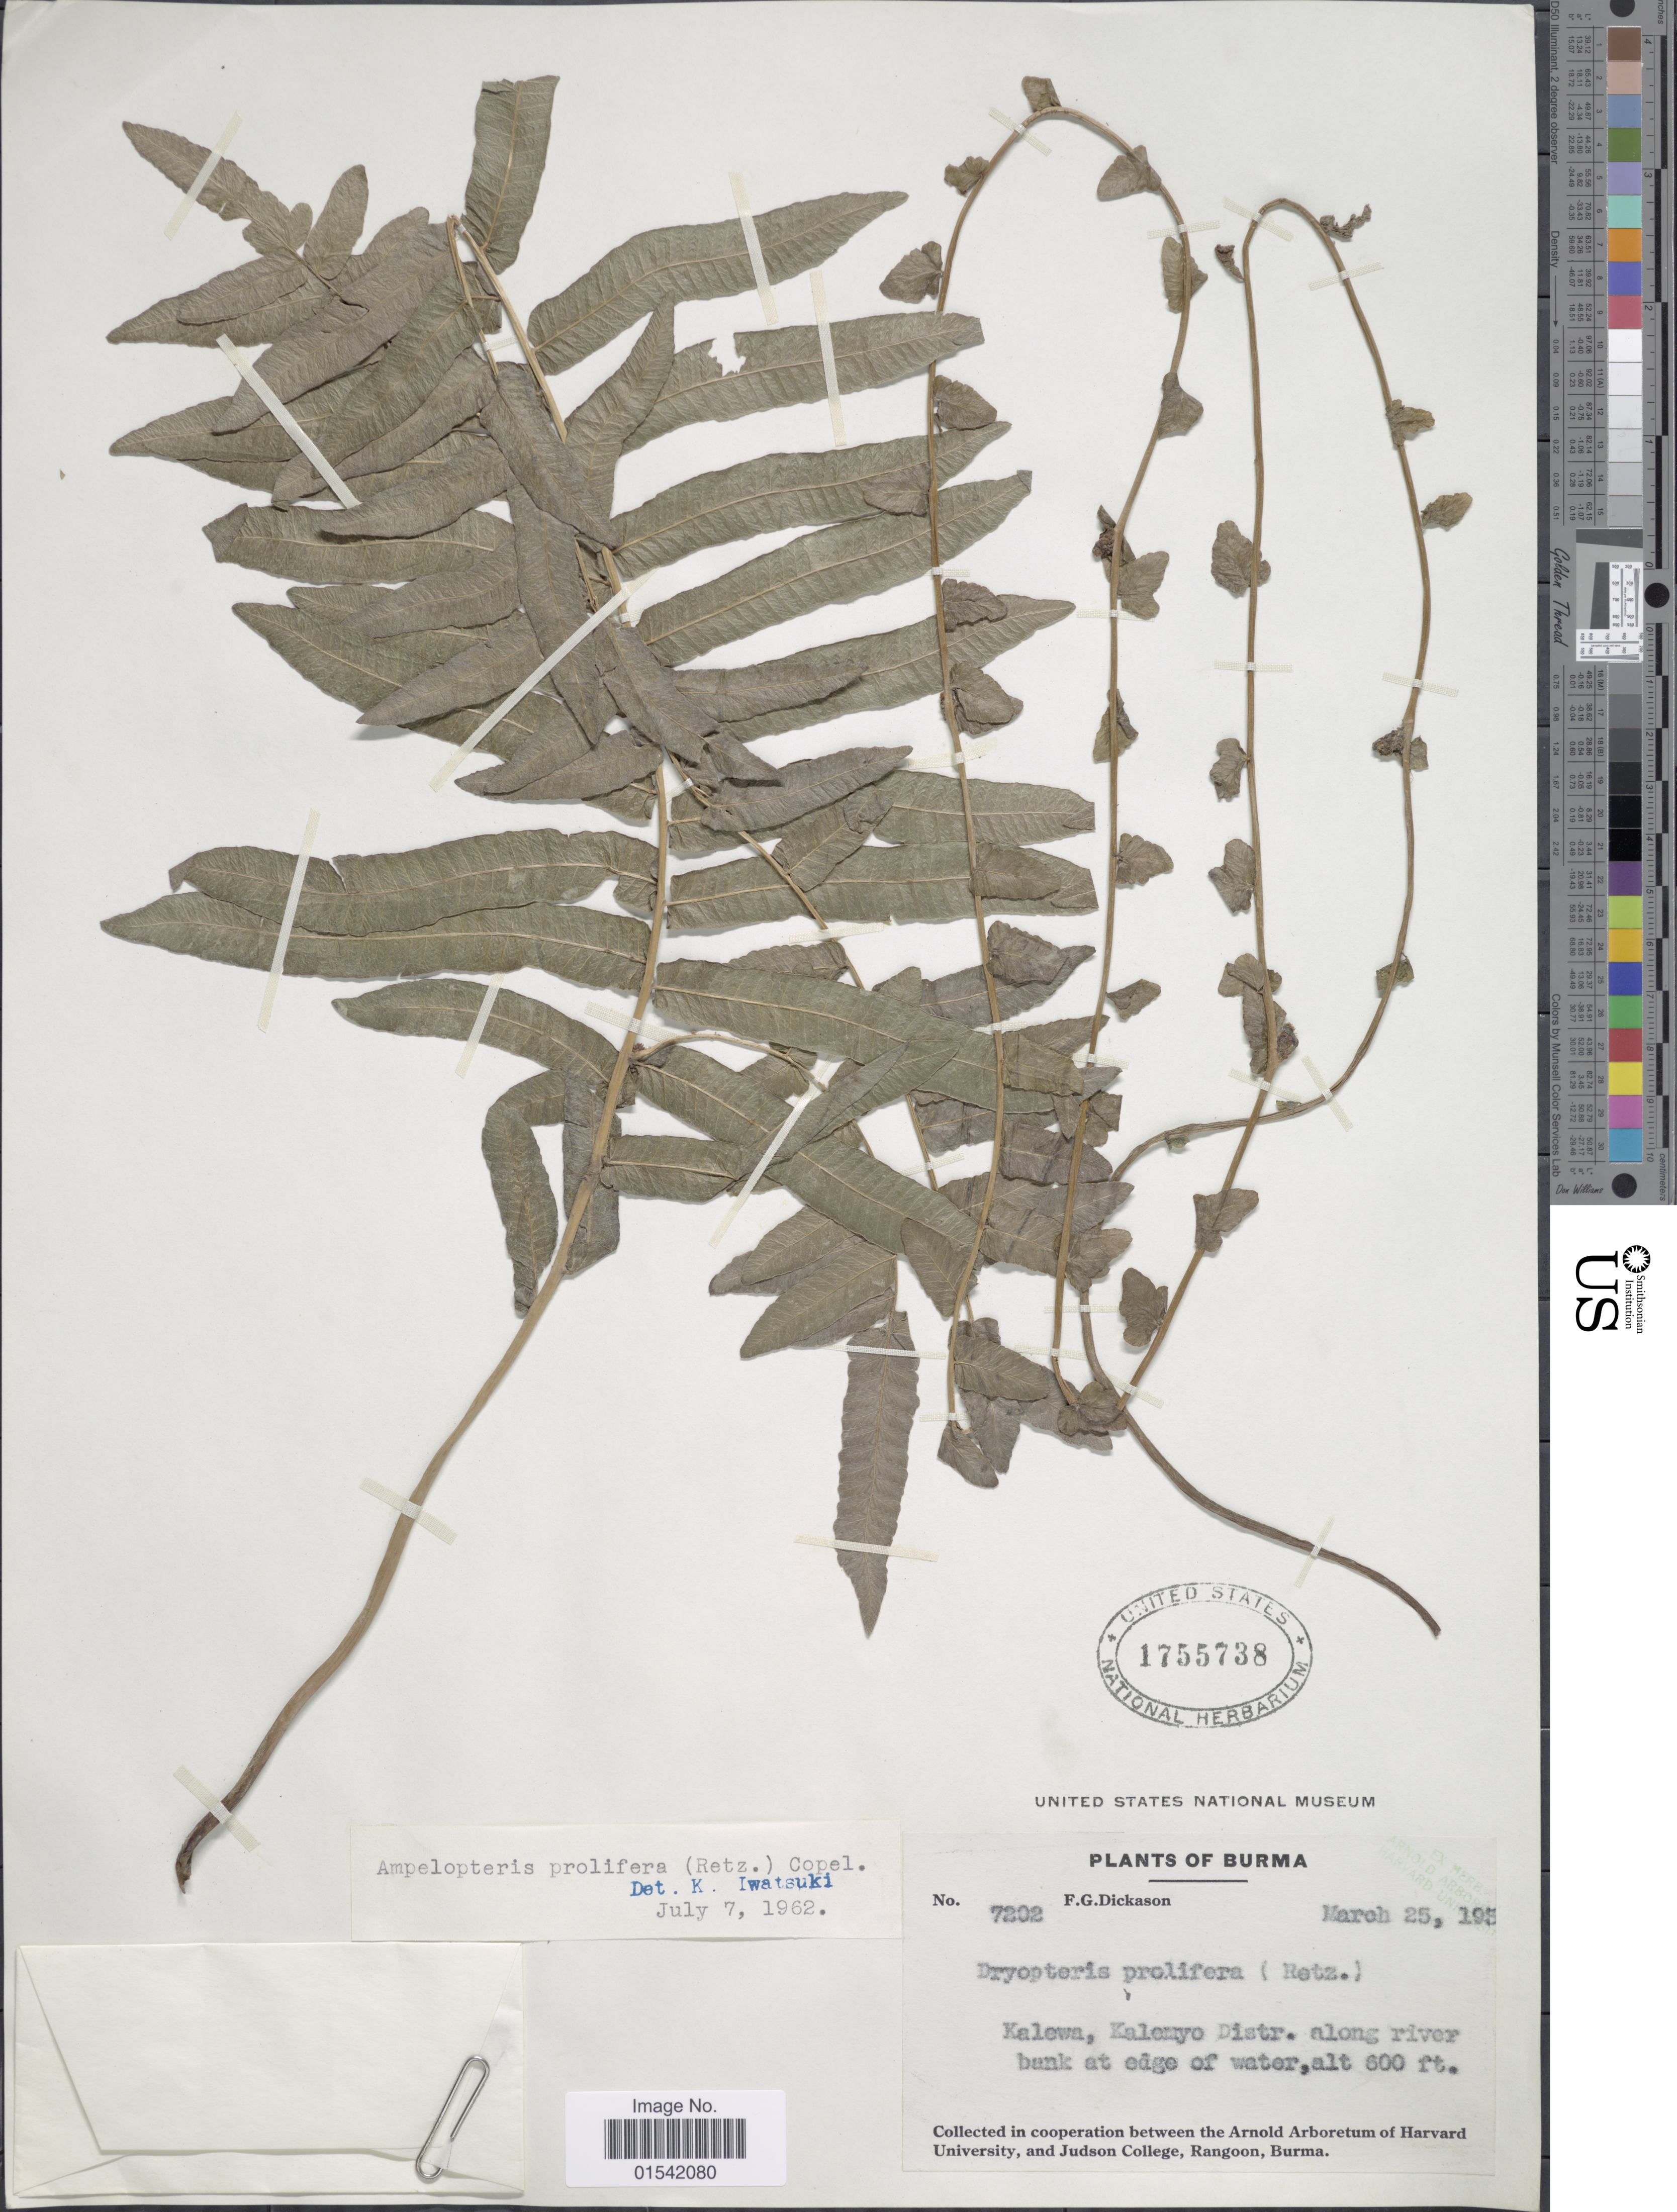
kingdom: Plantae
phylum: Tracheophyta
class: Polypodiopsida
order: Polypodiales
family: Thelypteridaceae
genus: Ampelopteris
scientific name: Ampelopteris prolifera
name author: (Retz.) Copel.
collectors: F. Dickason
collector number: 7202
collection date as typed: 193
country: Myanmar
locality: Burma, Kalewa, Kalemyo Distr. along river bank at edge of water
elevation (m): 183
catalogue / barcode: US 1755738